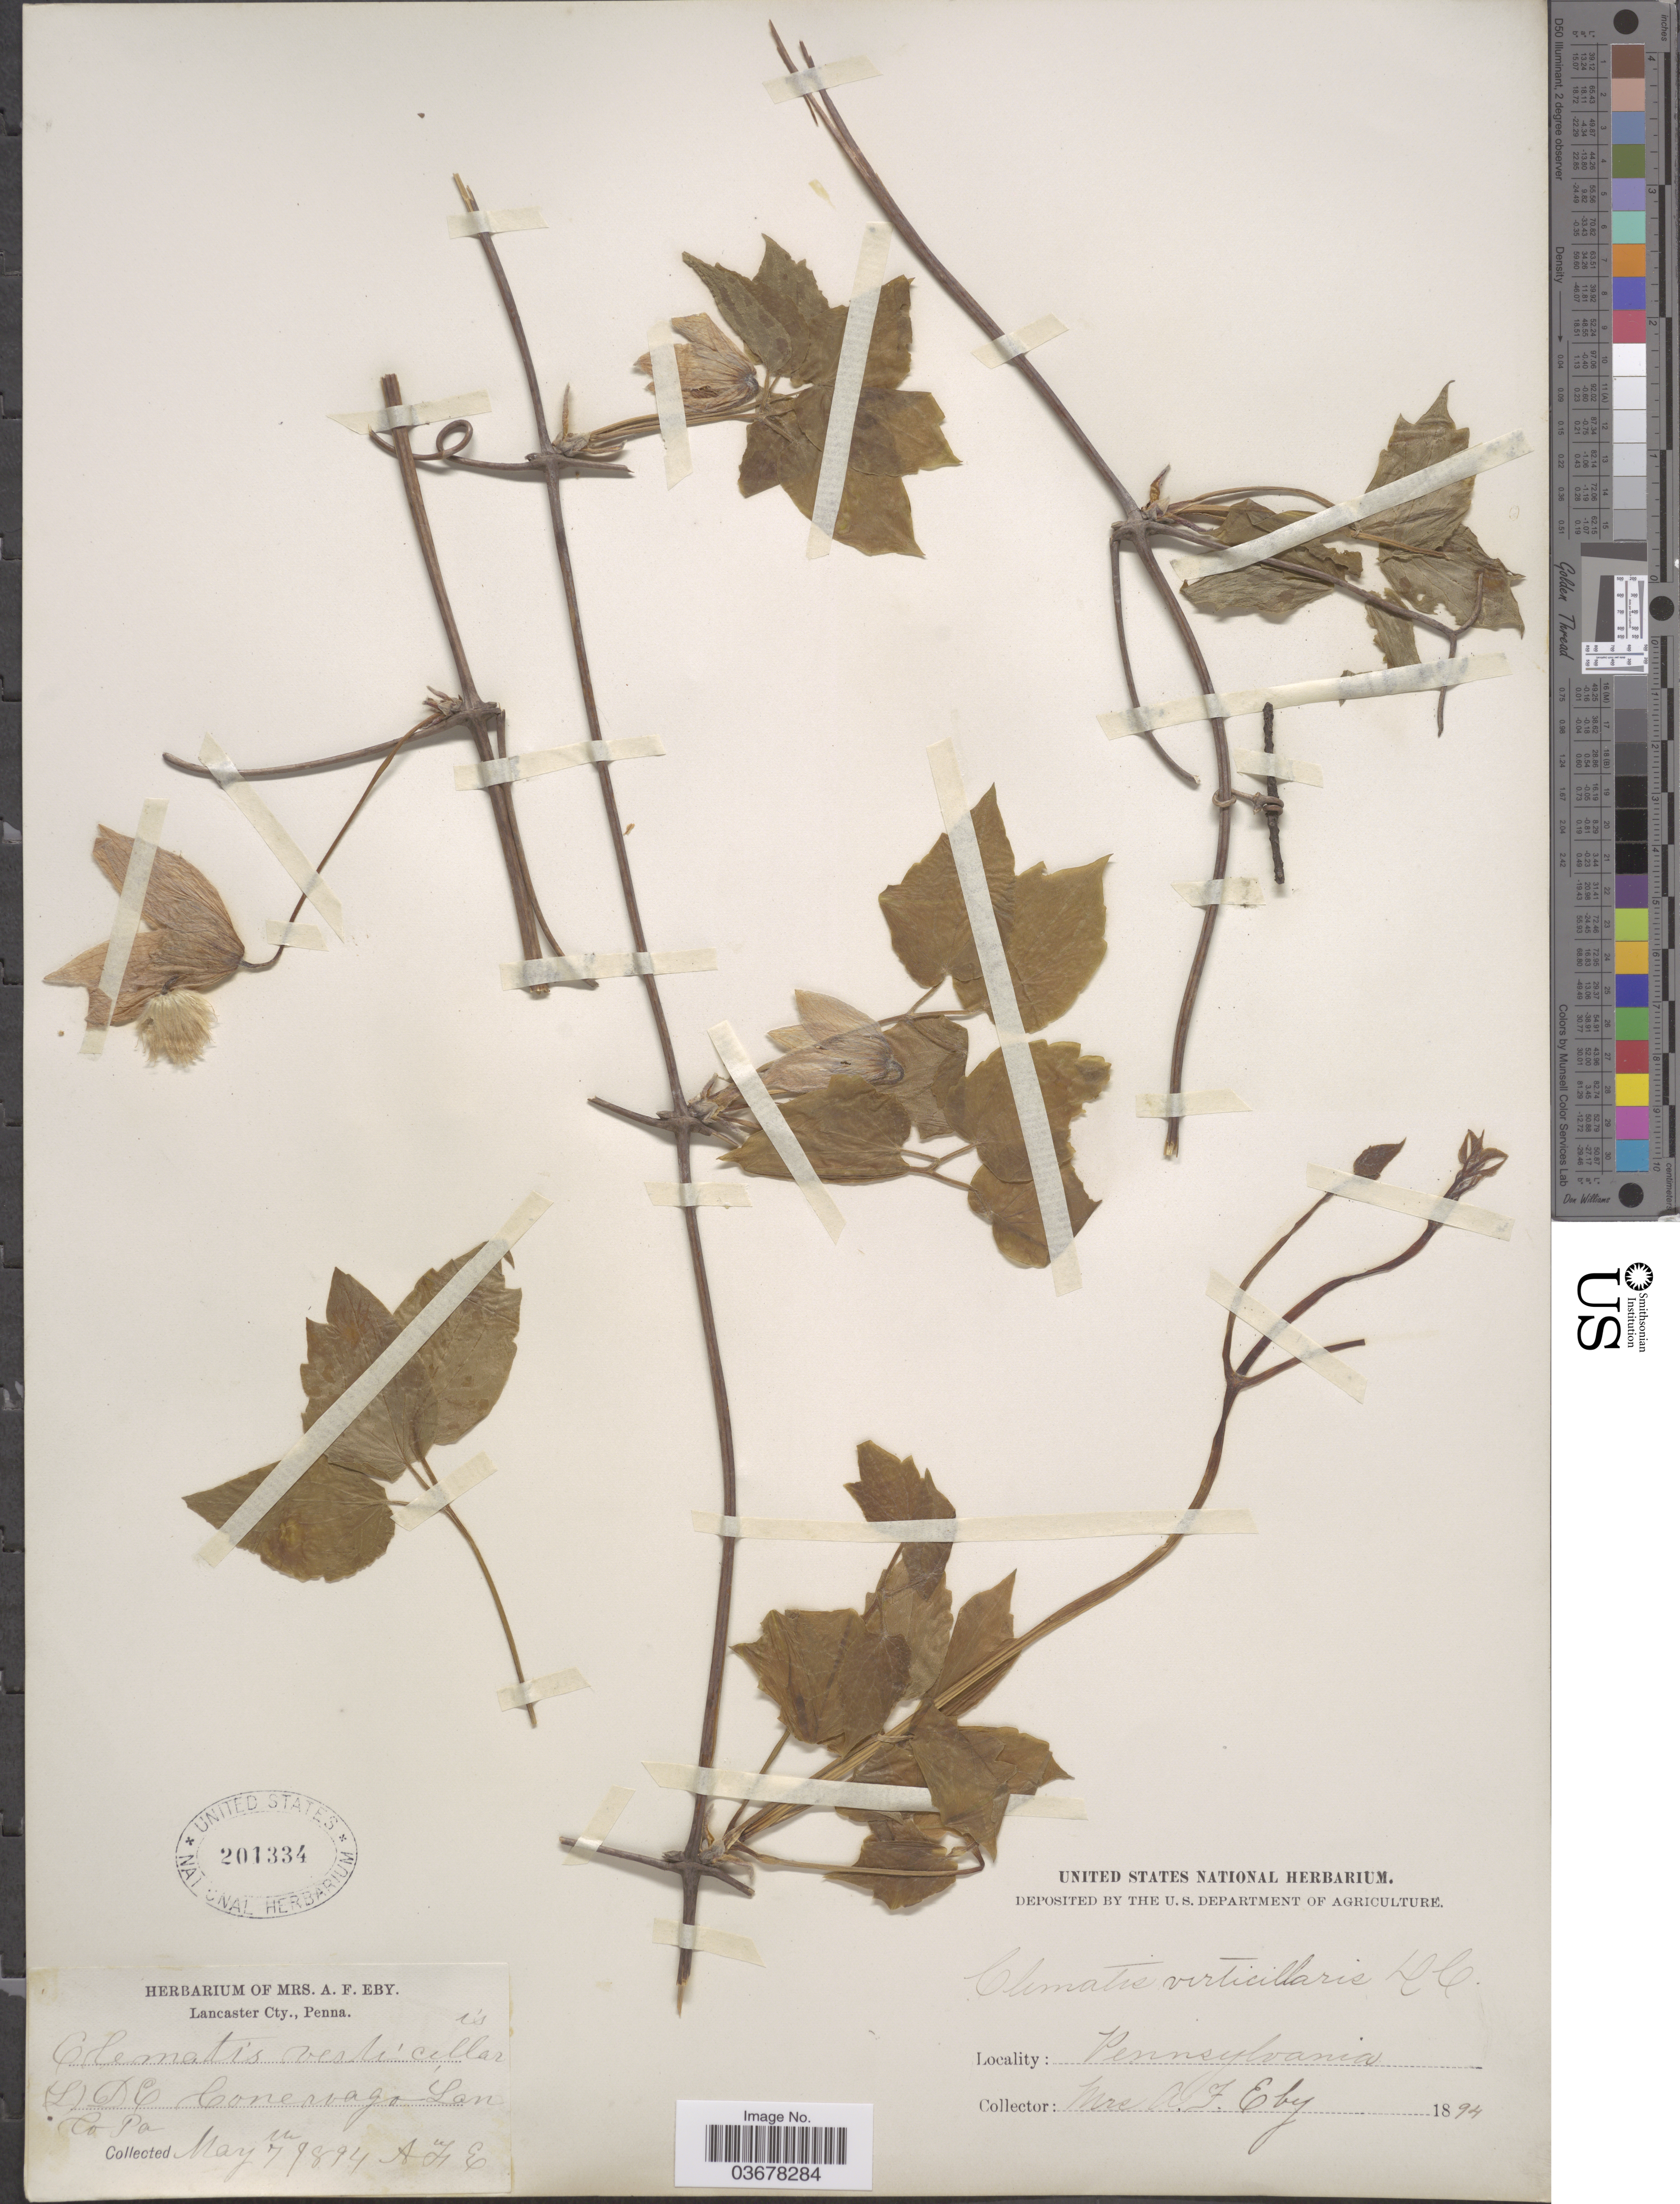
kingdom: Plantae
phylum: Tracheophyta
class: Magnoliopsida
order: Ranunculales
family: Ranunculaceae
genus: Clematis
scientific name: Clematis verticillaris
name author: DC.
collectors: Mrs. A. F. Eby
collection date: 1894-05-07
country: United States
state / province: Pennsylvania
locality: Conewago, Lancaster Co.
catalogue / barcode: US 201334